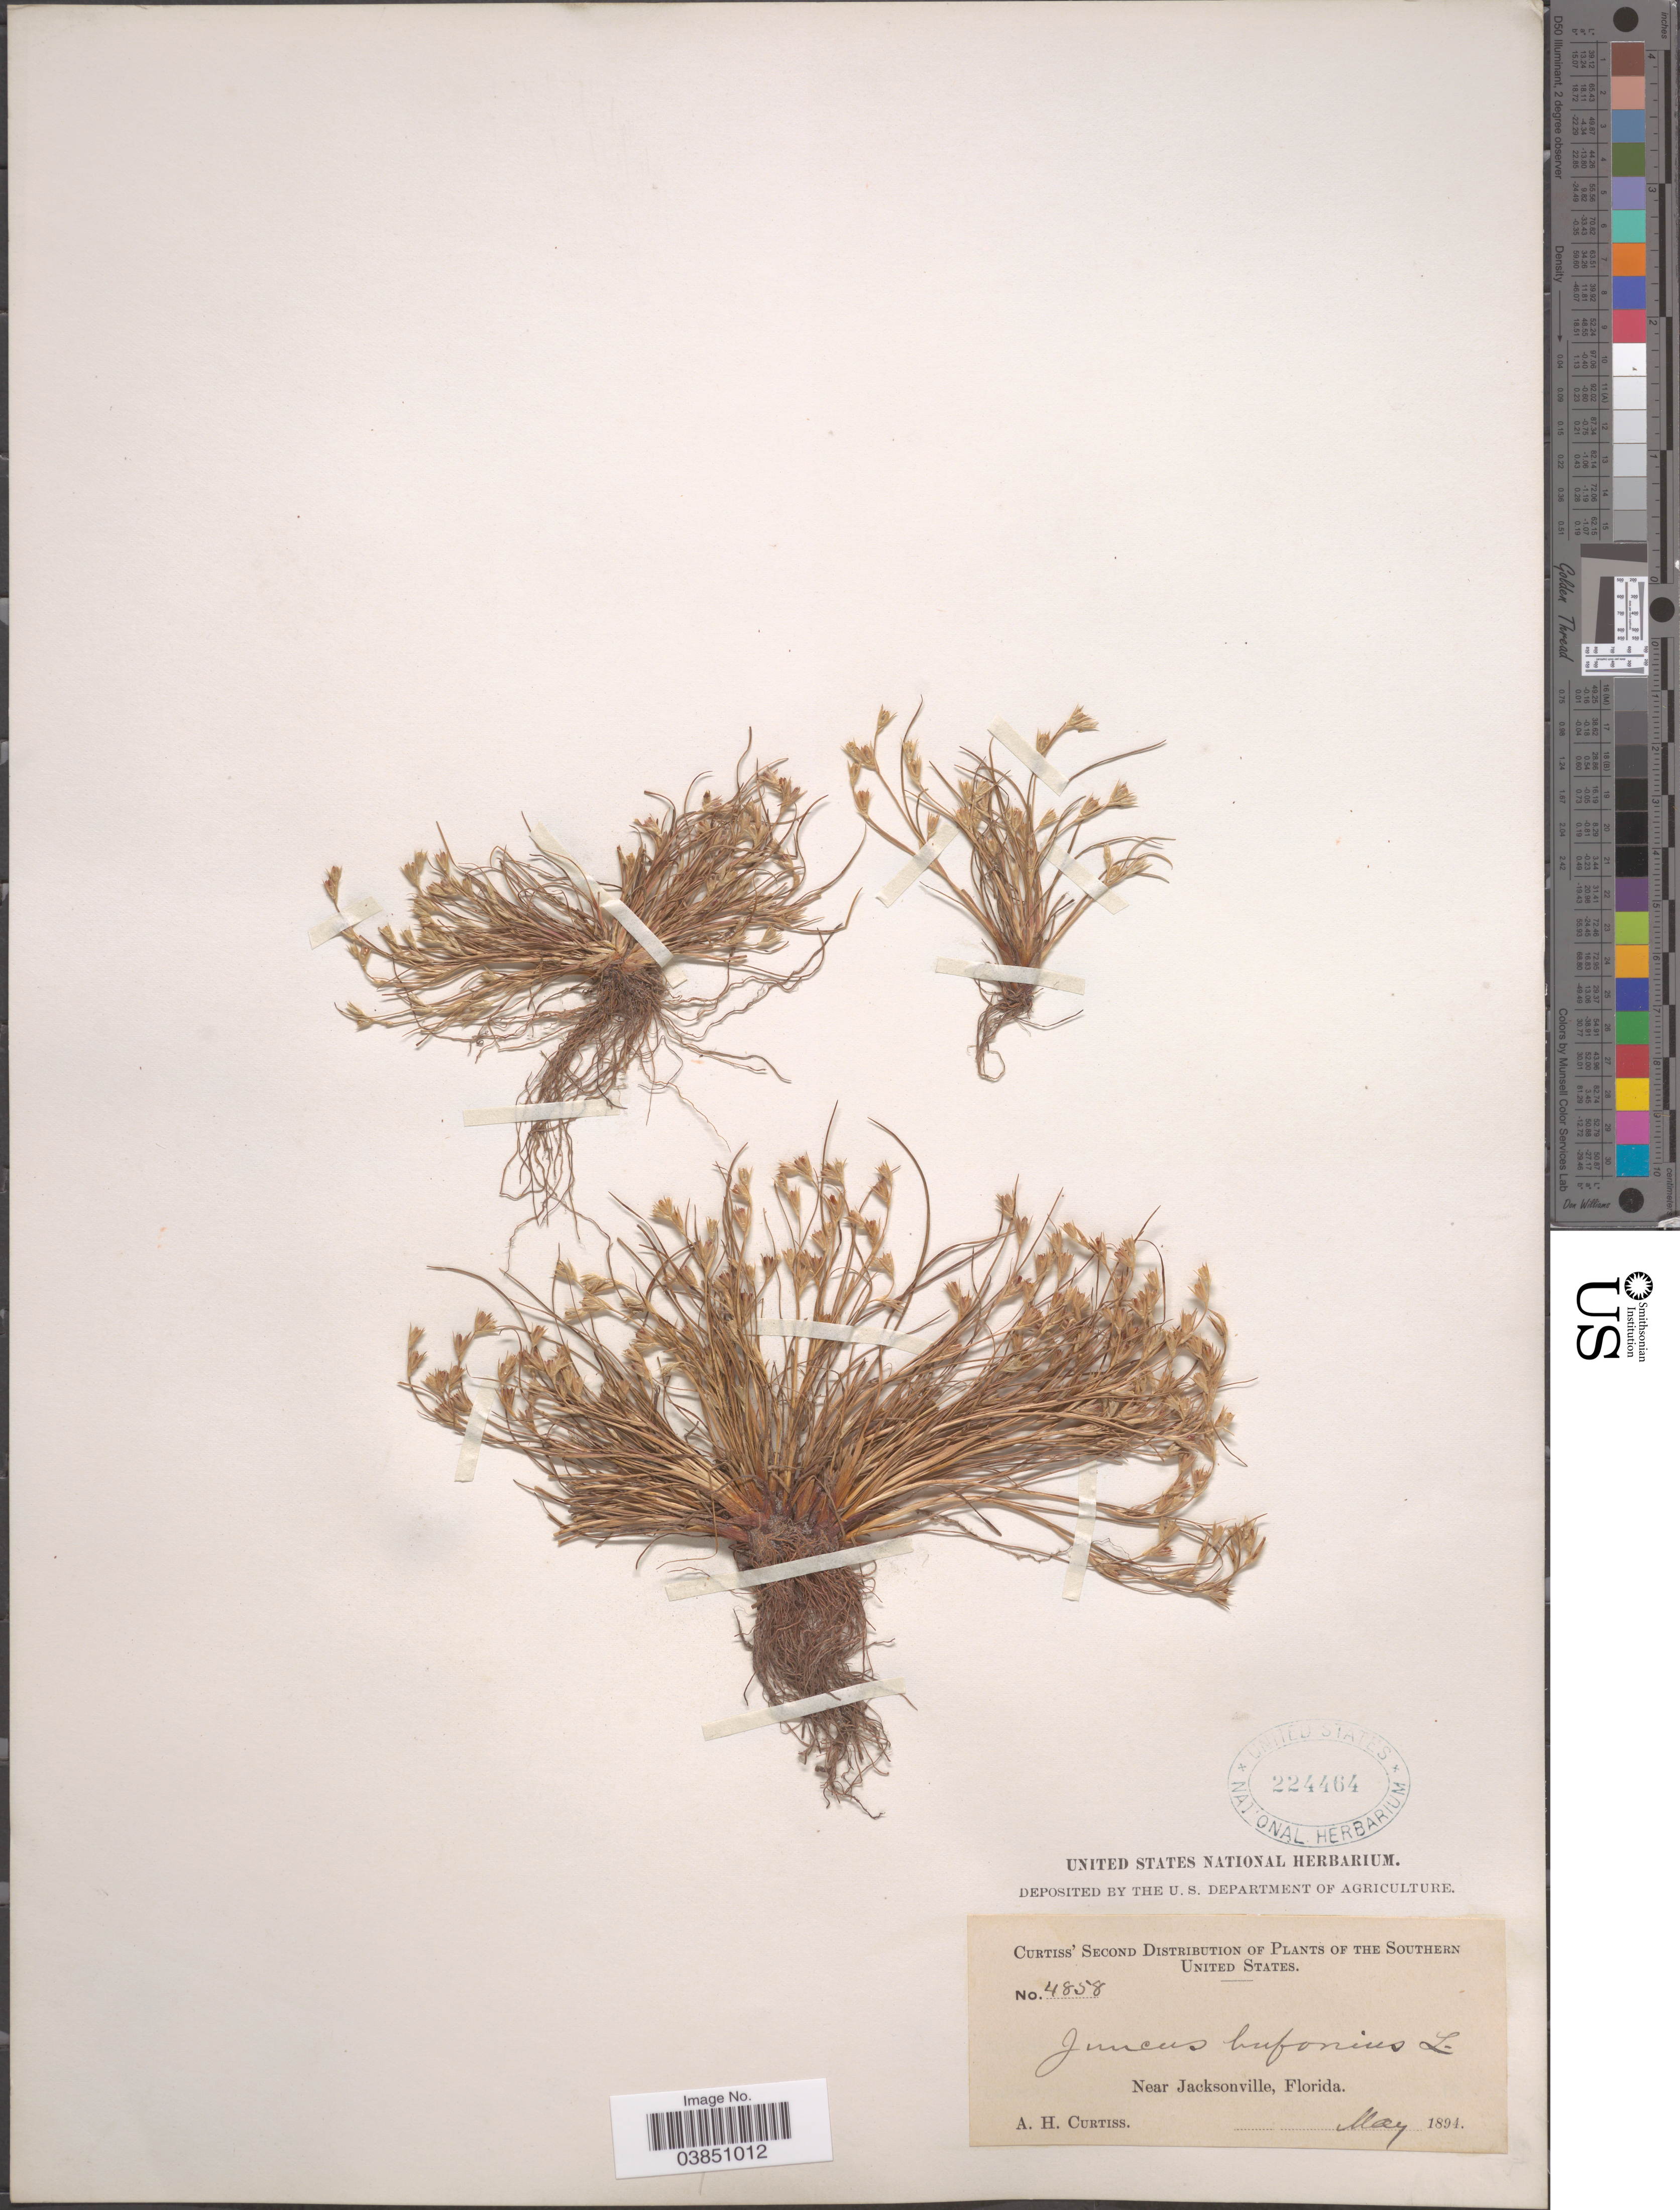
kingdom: Plantae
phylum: Tracheophyta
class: Liliopsida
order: Poales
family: Juncaceae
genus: Juncus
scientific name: Juncus bufonius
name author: L.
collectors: A. H. Curtiss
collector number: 4858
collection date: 1894-05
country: United States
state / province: Florida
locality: The Southern United States. Near Jacksonville.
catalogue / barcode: US 224464